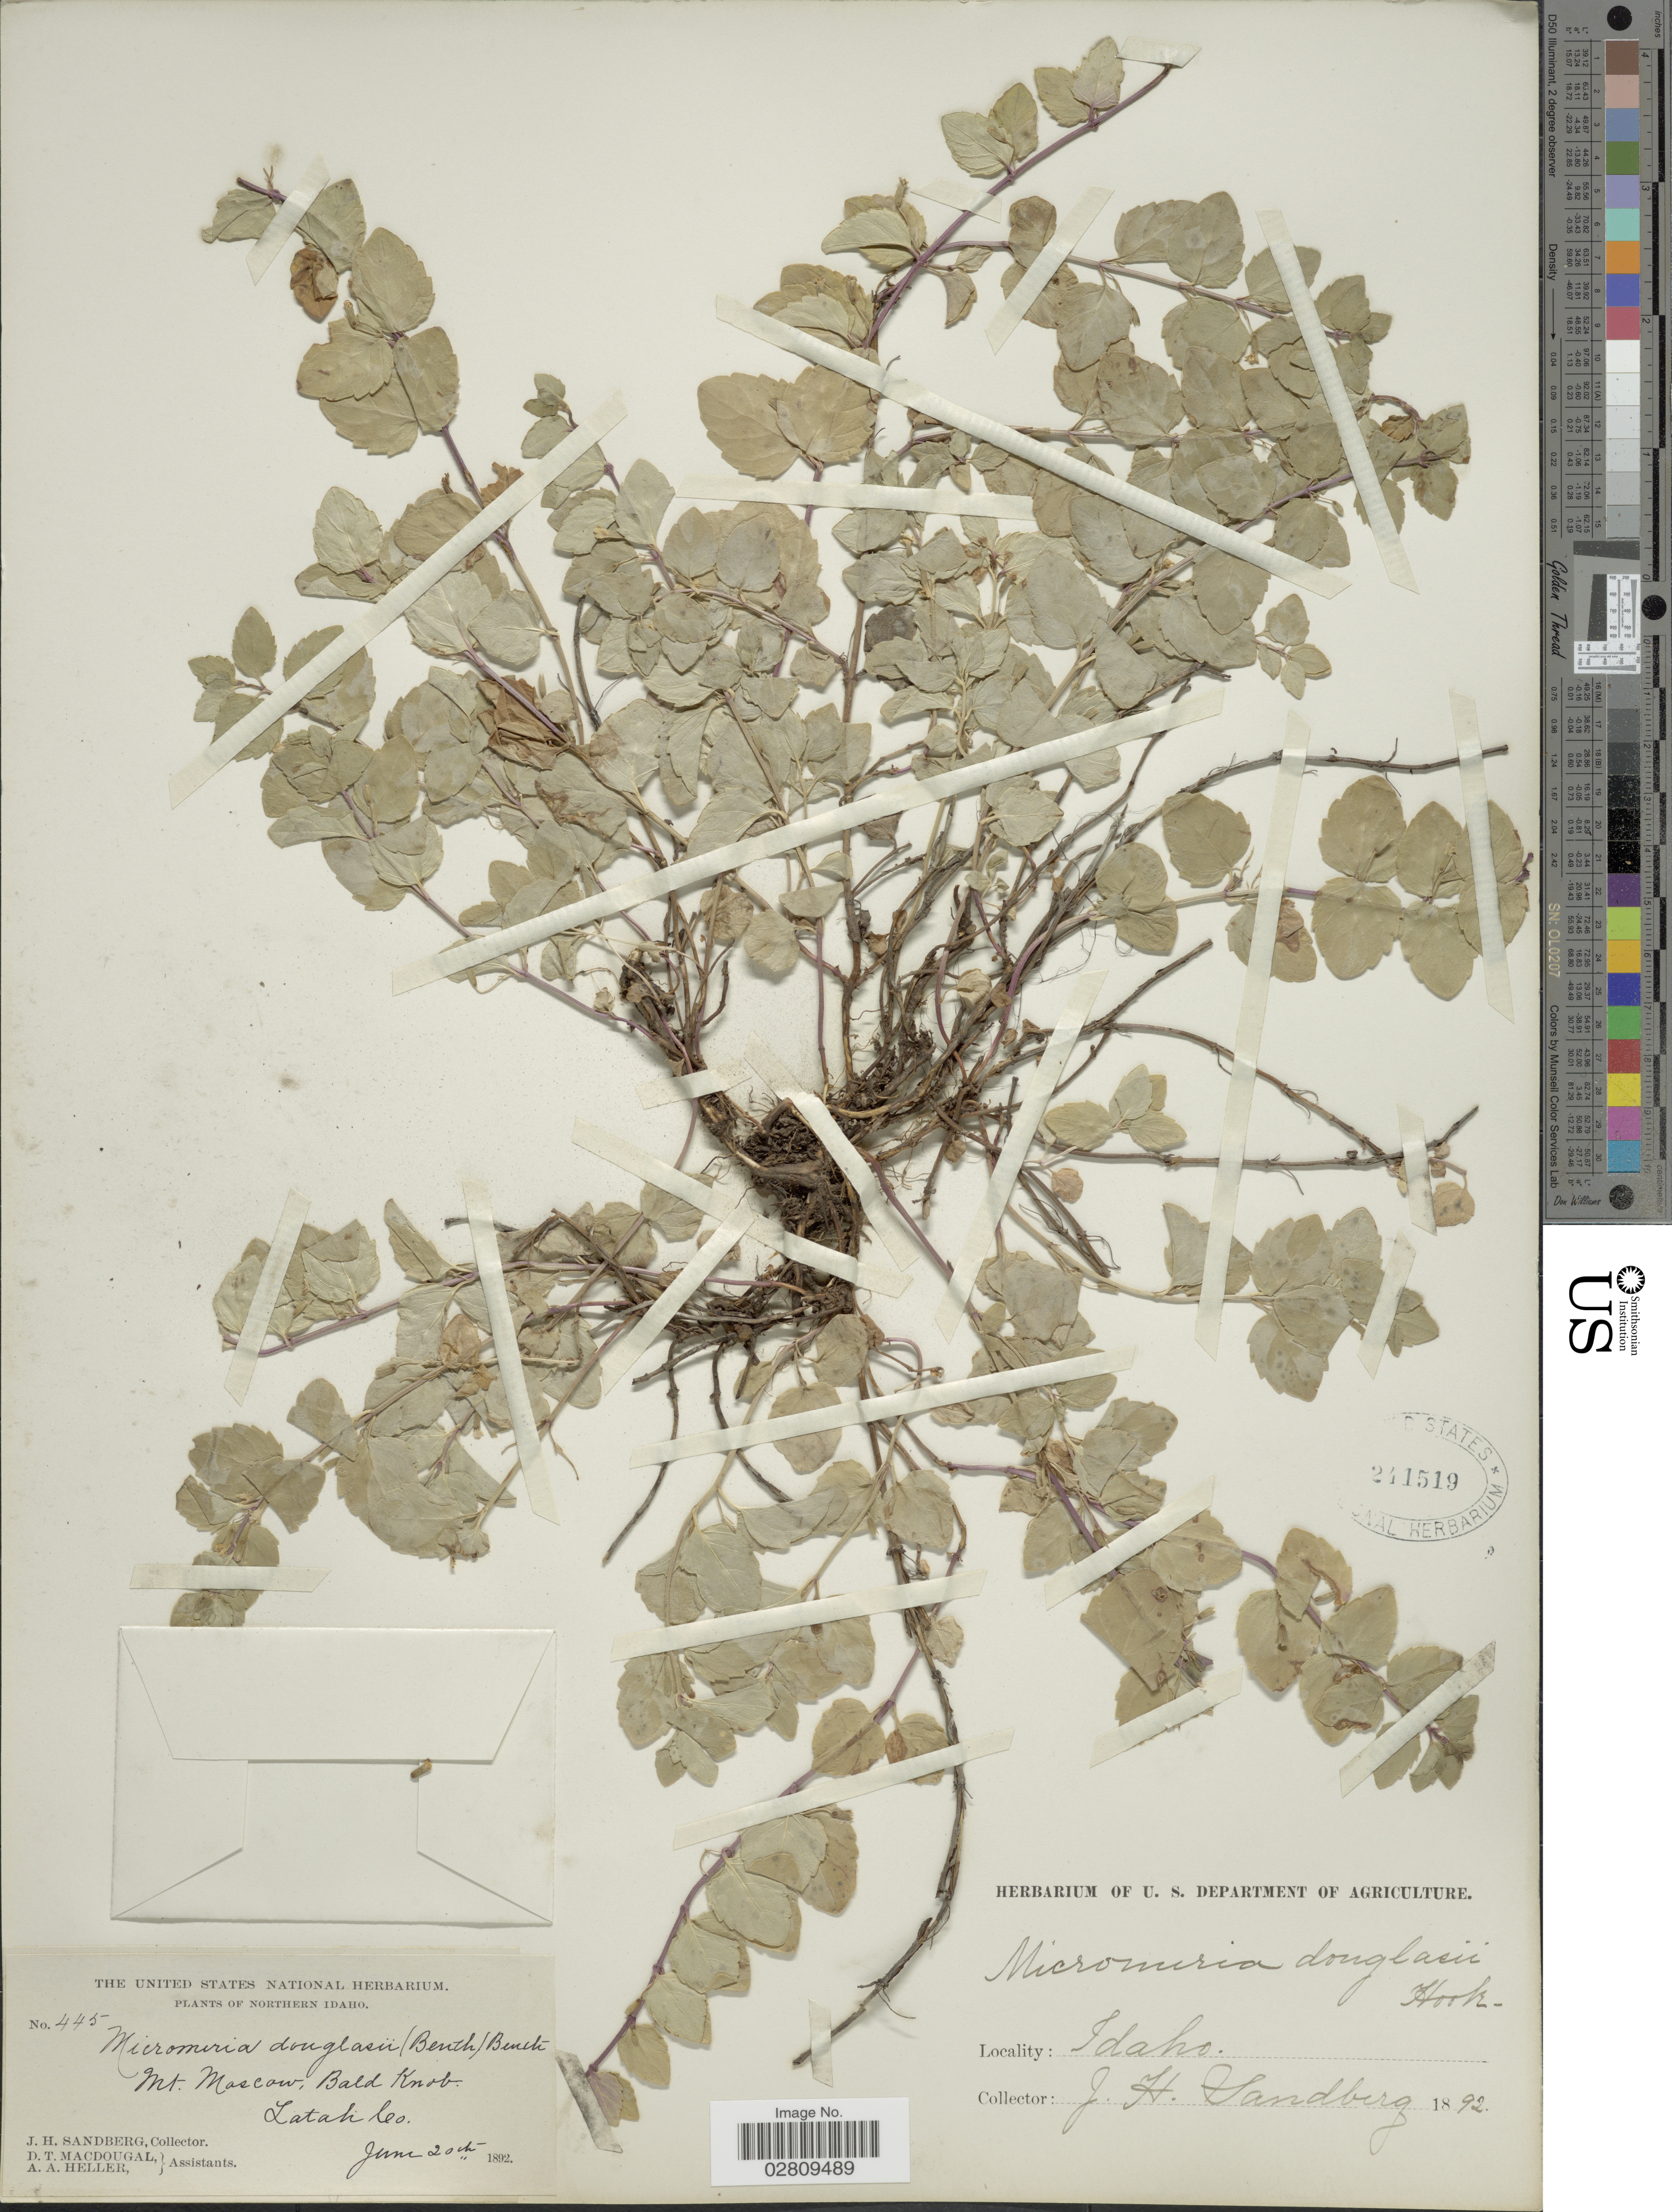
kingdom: Plantae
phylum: Tracheophyta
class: Magnoliopsida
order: Lamiales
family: Lamiaceae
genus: Micromeria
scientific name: Micromeria douglasii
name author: Benth.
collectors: J. H. Sandberg, D. T. MacDougal & A. A. Heller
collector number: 445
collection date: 1892-07-20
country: United States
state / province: Idaho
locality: Northern Idaho. Mt. Moscow, Bald Knob. Latach Co.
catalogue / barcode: US 241519